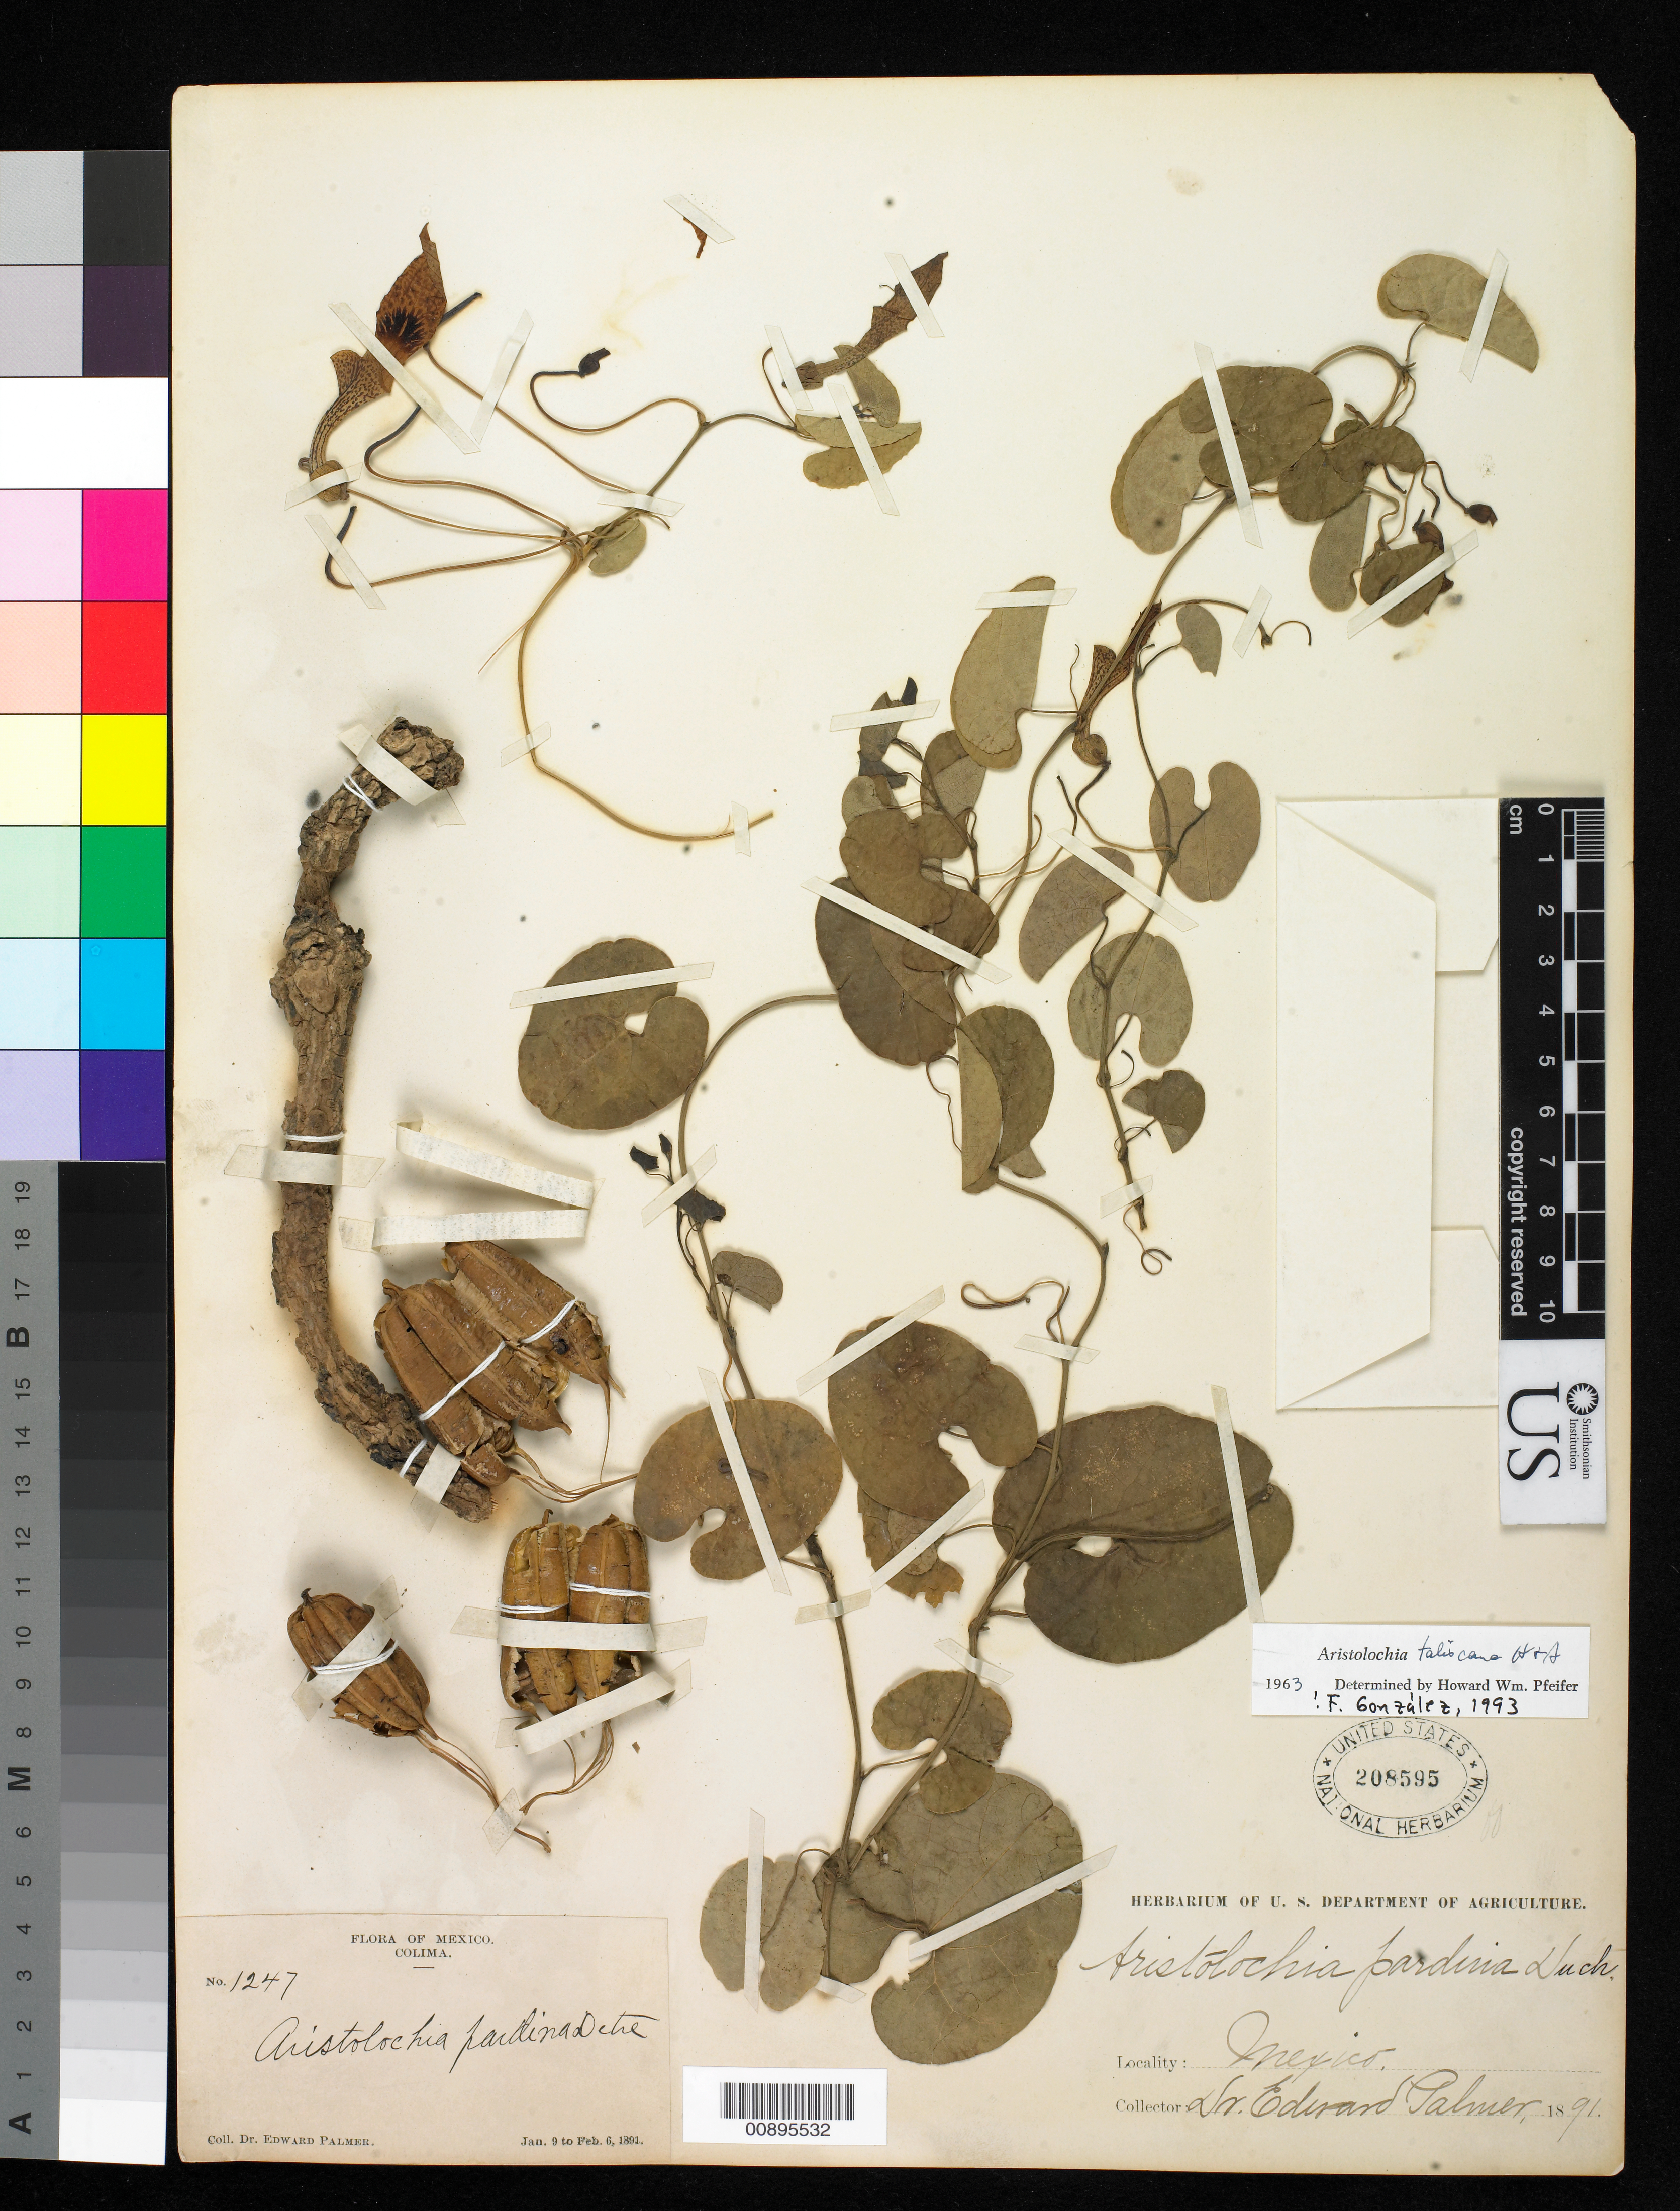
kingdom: Plantae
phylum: Tracheophyta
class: Magnoliopsida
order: Piperales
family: Aristolochiaceae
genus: Aristolochia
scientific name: Aristolochia taliscana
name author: Hook. & Arn.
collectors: E. Palmer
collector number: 1247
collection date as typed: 09 Jan 1891 to 06 Feb 1891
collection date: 1891-01-09/1891-02-06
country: Mexico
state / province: Colima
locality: Colima.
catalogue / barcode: US 208595